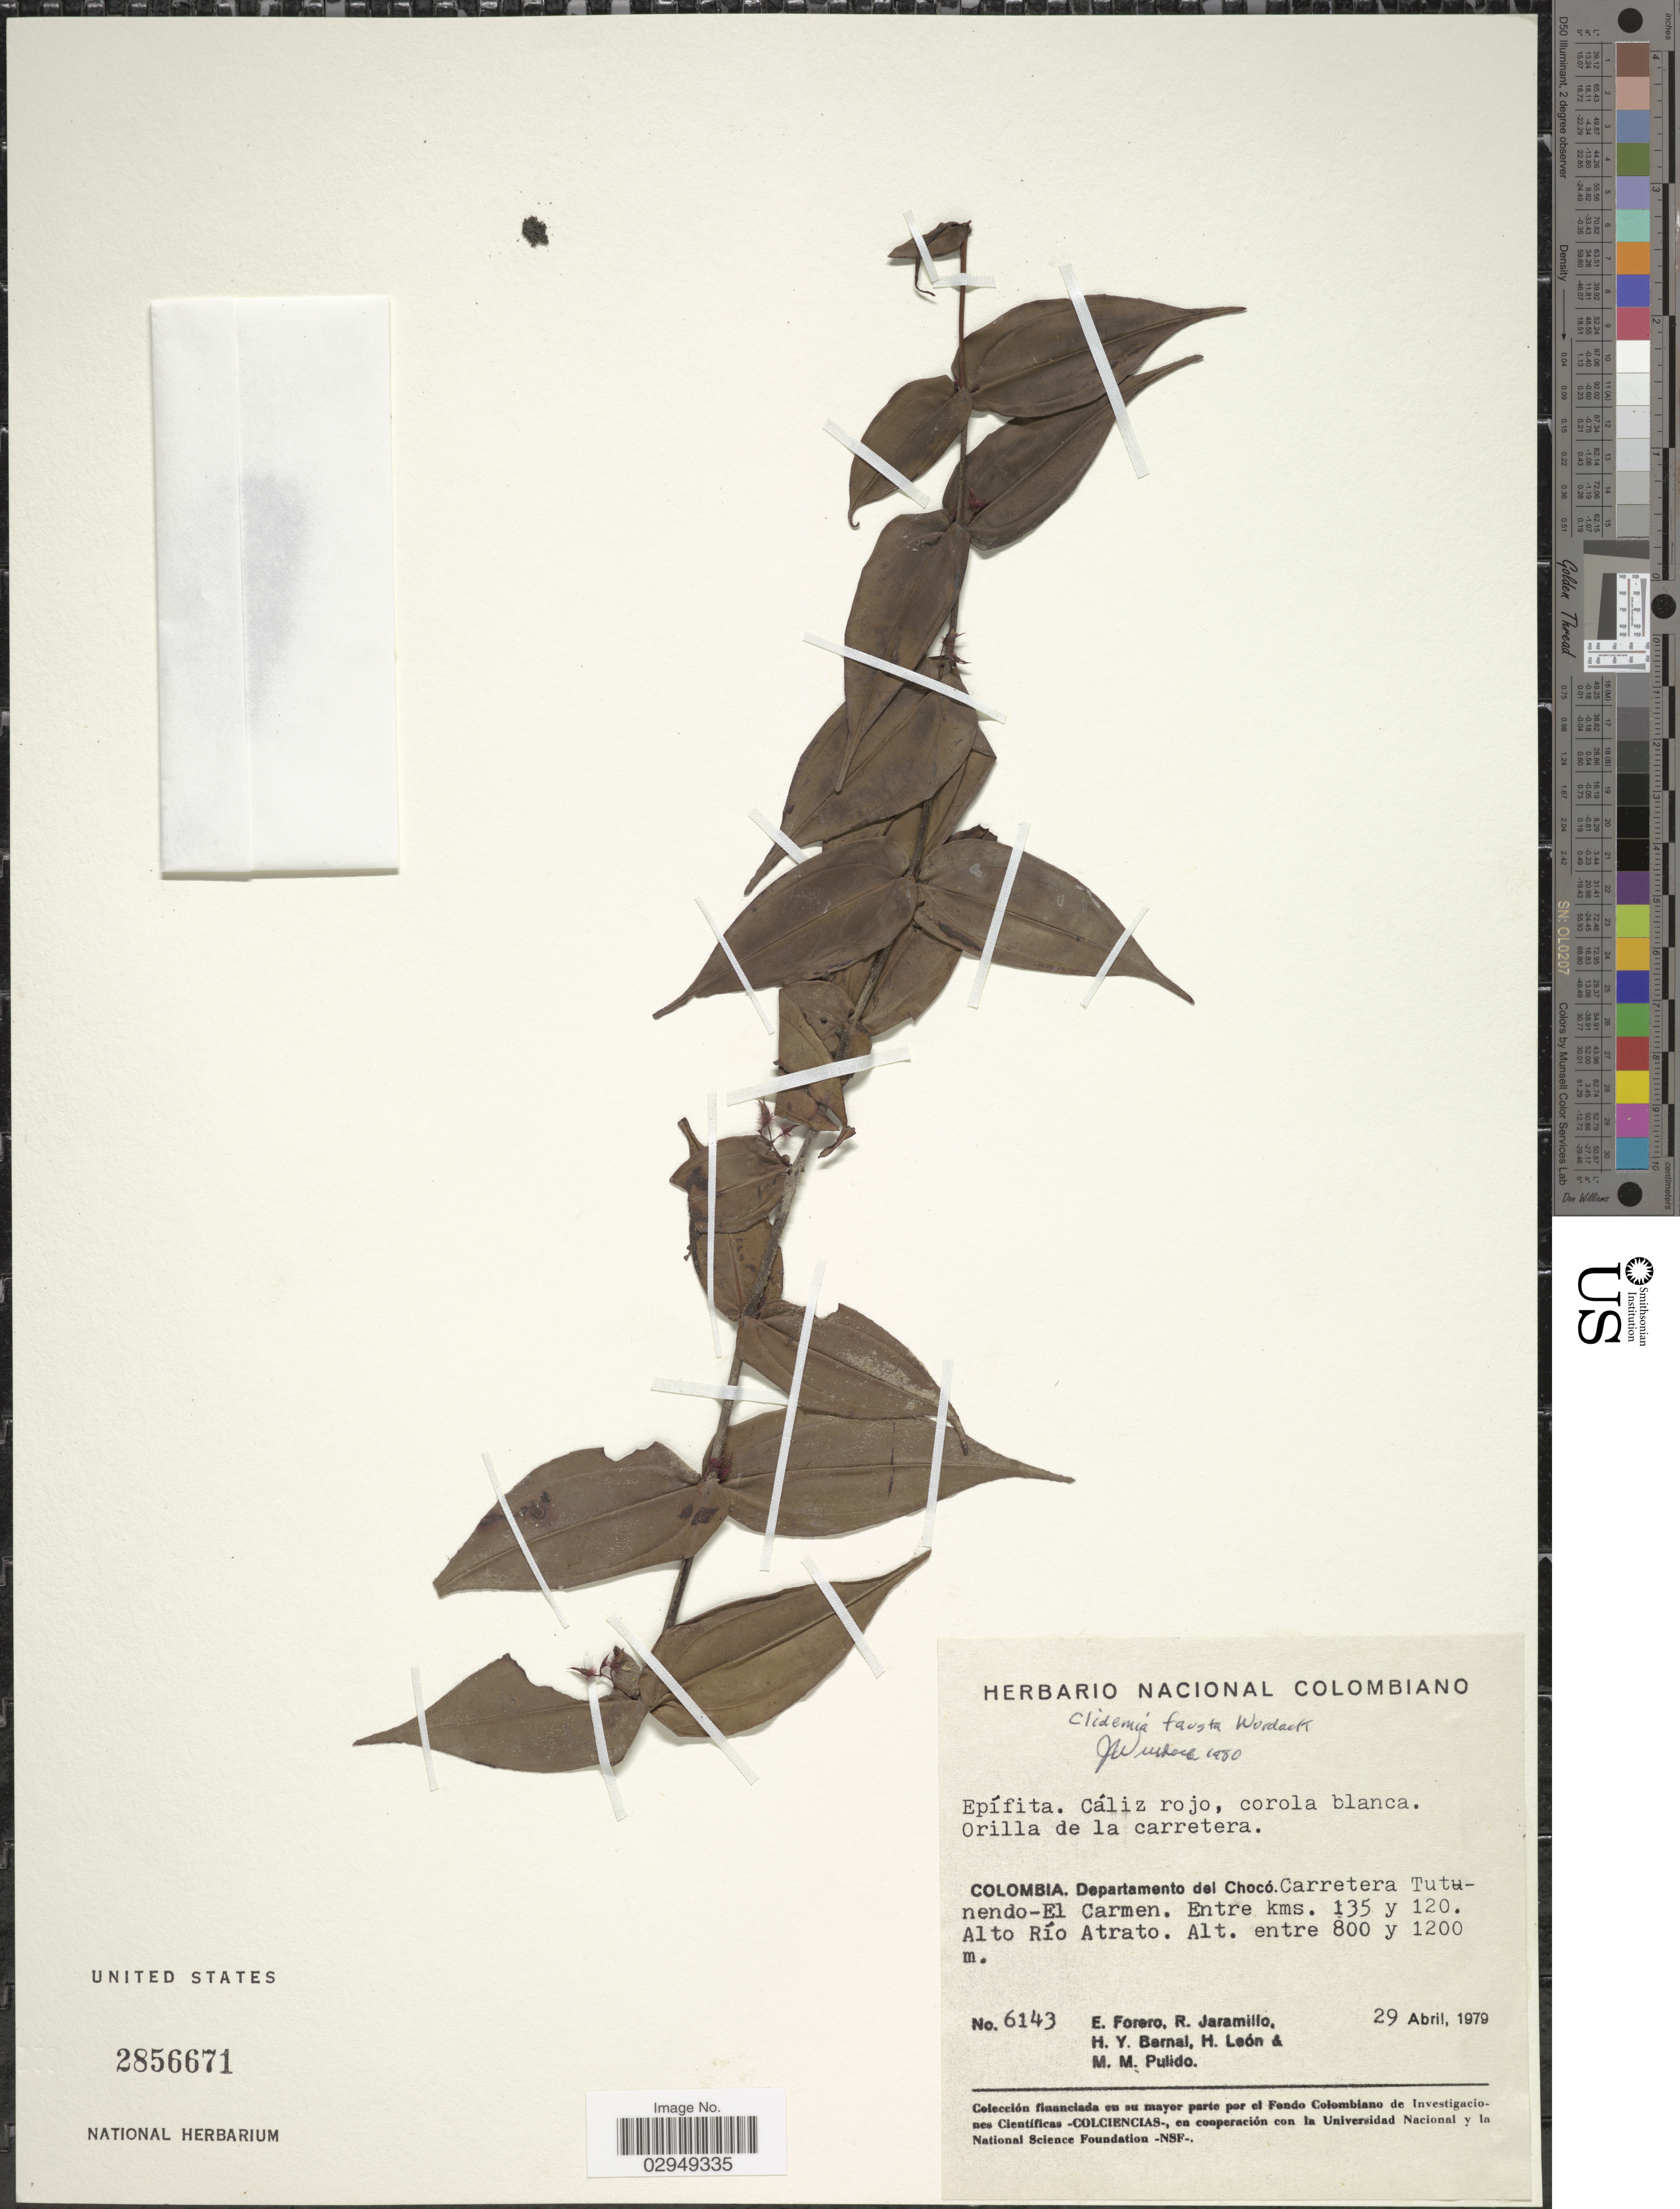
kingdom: Plantae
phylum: Tracheophyta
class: Magnoliopsida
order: Myrtales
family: Melastomataceae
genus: Clidemia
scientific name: Clidemia fausta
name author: Wurdack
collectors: E. Forero, R. Jaramillo, H. Y. Bernal, H. León & M. Pulido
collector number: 6143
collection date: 1979-04-29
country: Colombia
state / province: Chocó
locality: Carretera Tutunendo-El Carmen. Entre kms. 135 y 120. Alto Río Atrato.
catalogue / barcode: US 2856671